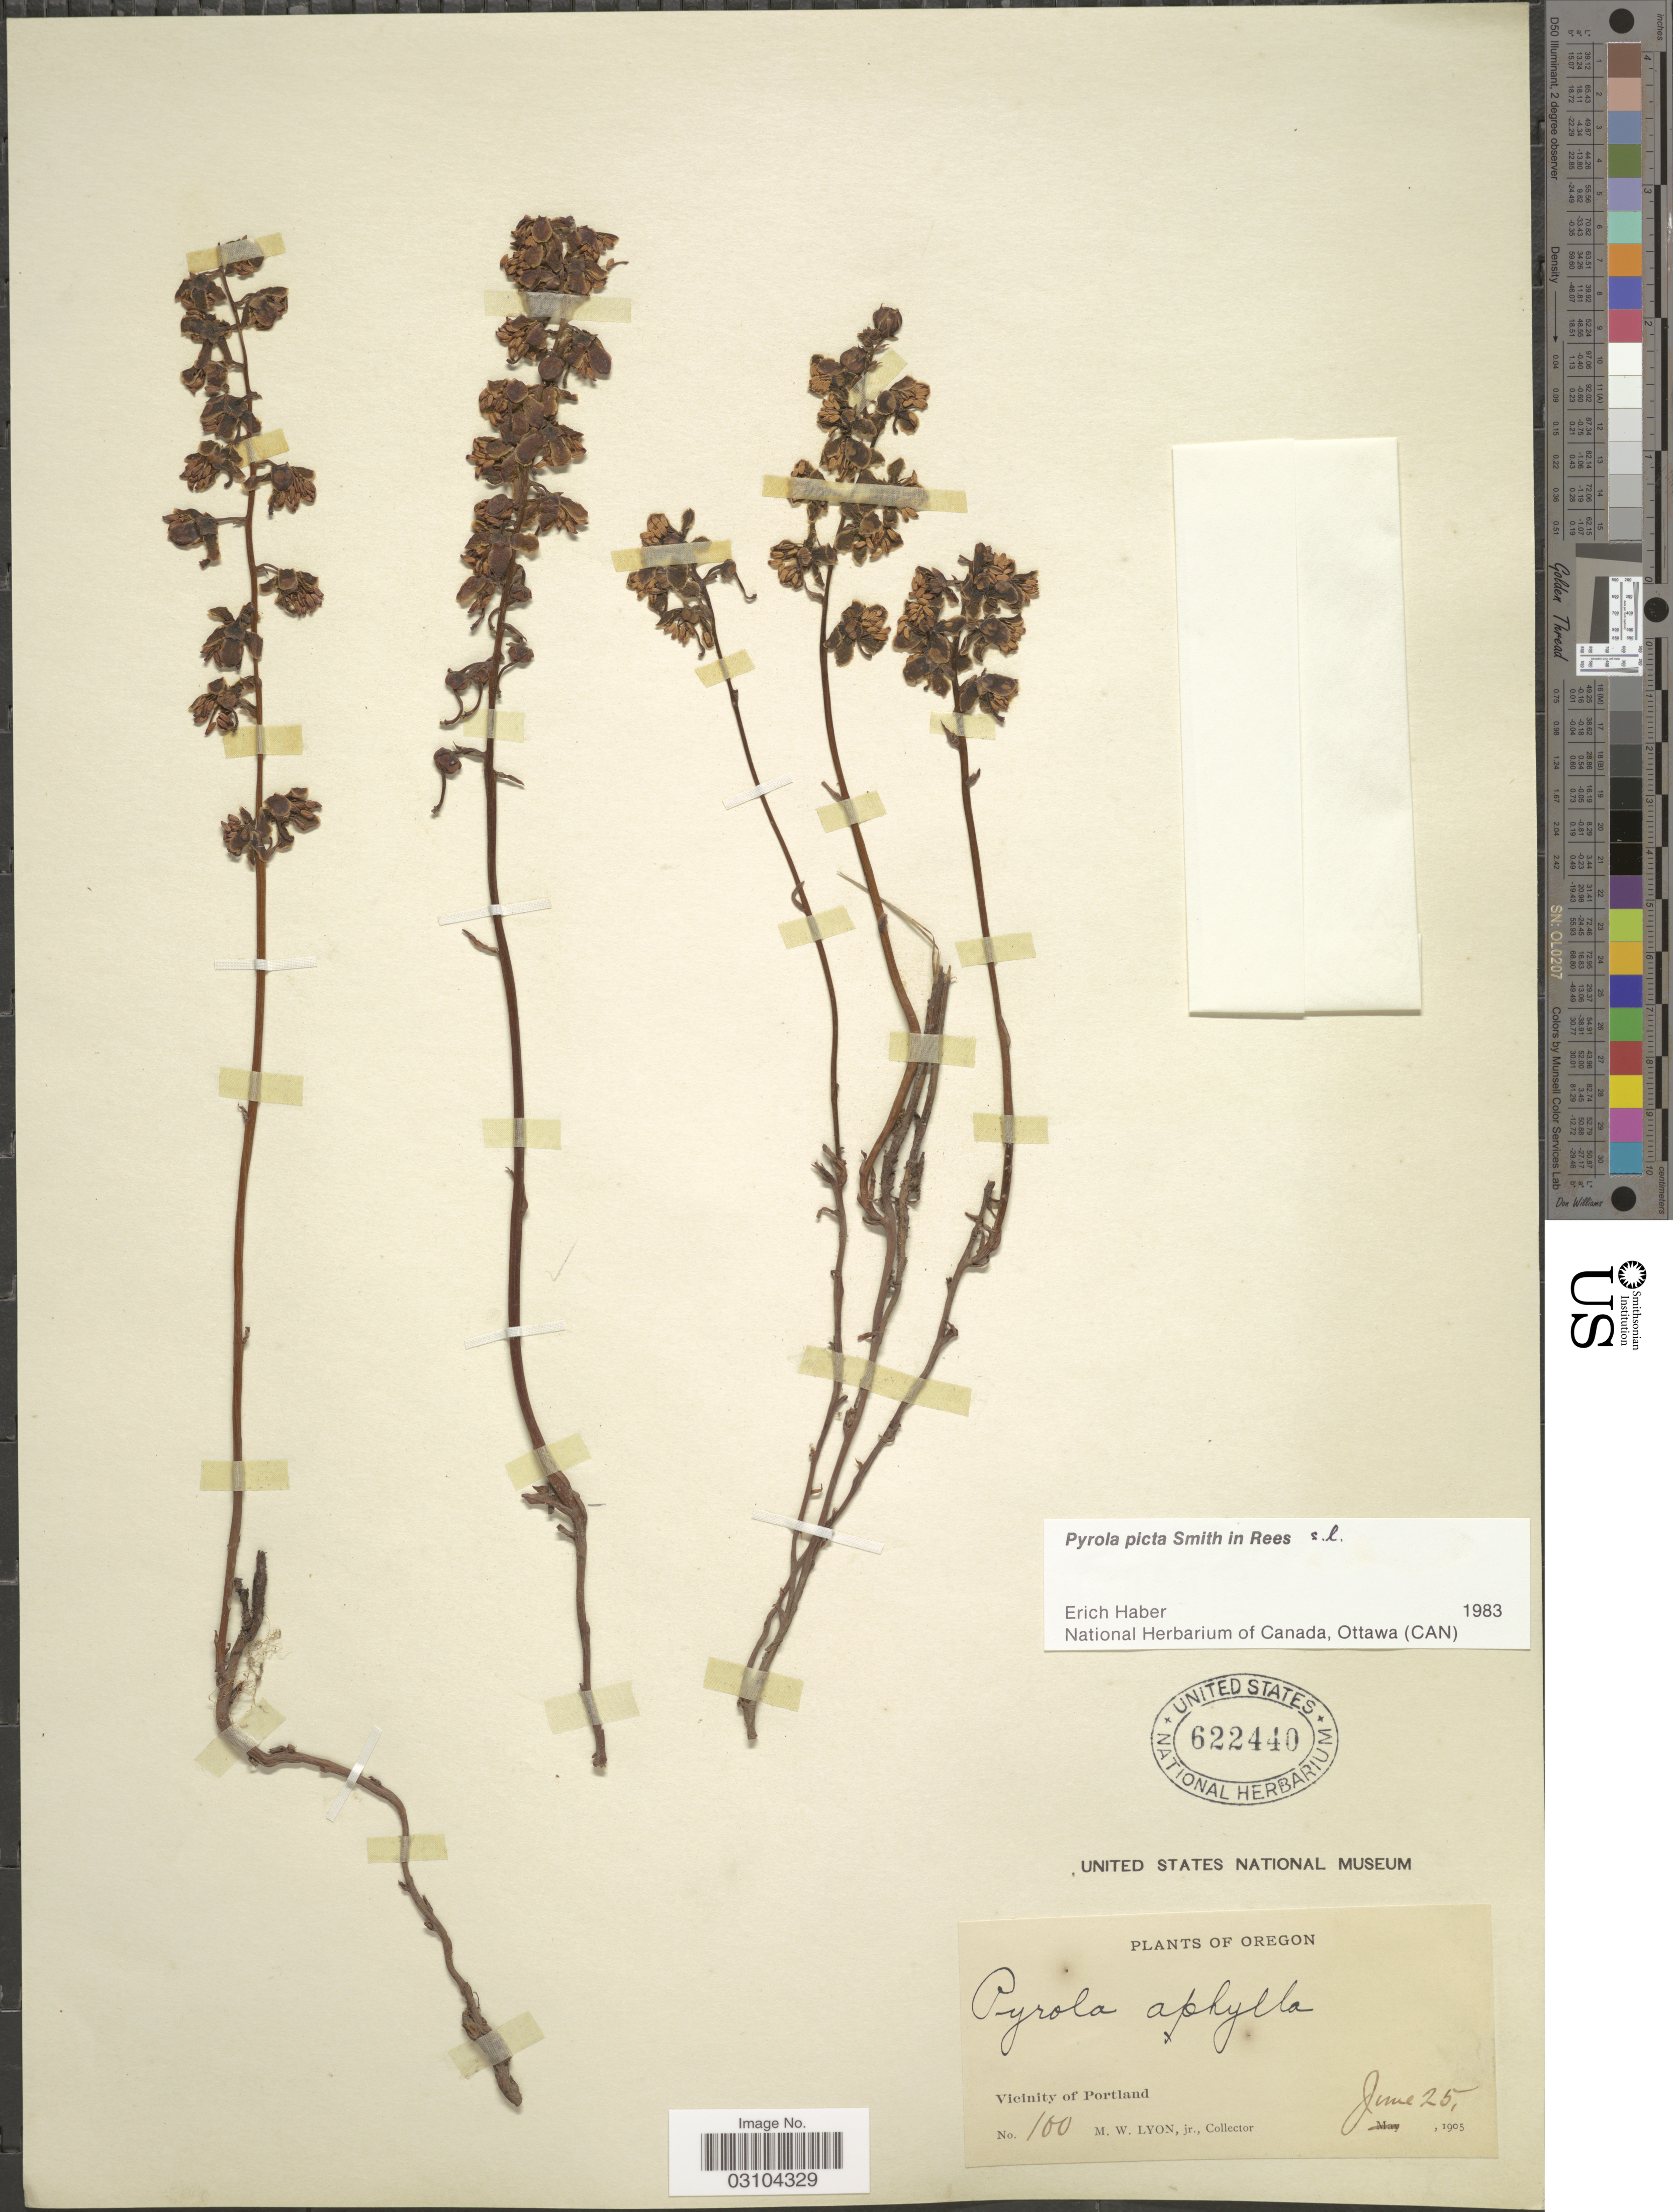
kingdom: Plantae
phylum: Tracheophyta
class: Magnoliopsida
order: Ericales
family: Ericaceae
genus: Pyrola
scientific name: Pyrola picta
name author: Sm. in Rees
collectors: M. Lyon Jr.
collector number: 160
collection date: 1905-06-25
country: United States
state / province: Oregon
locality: Vicinity of Portland.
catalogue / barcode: US 622440